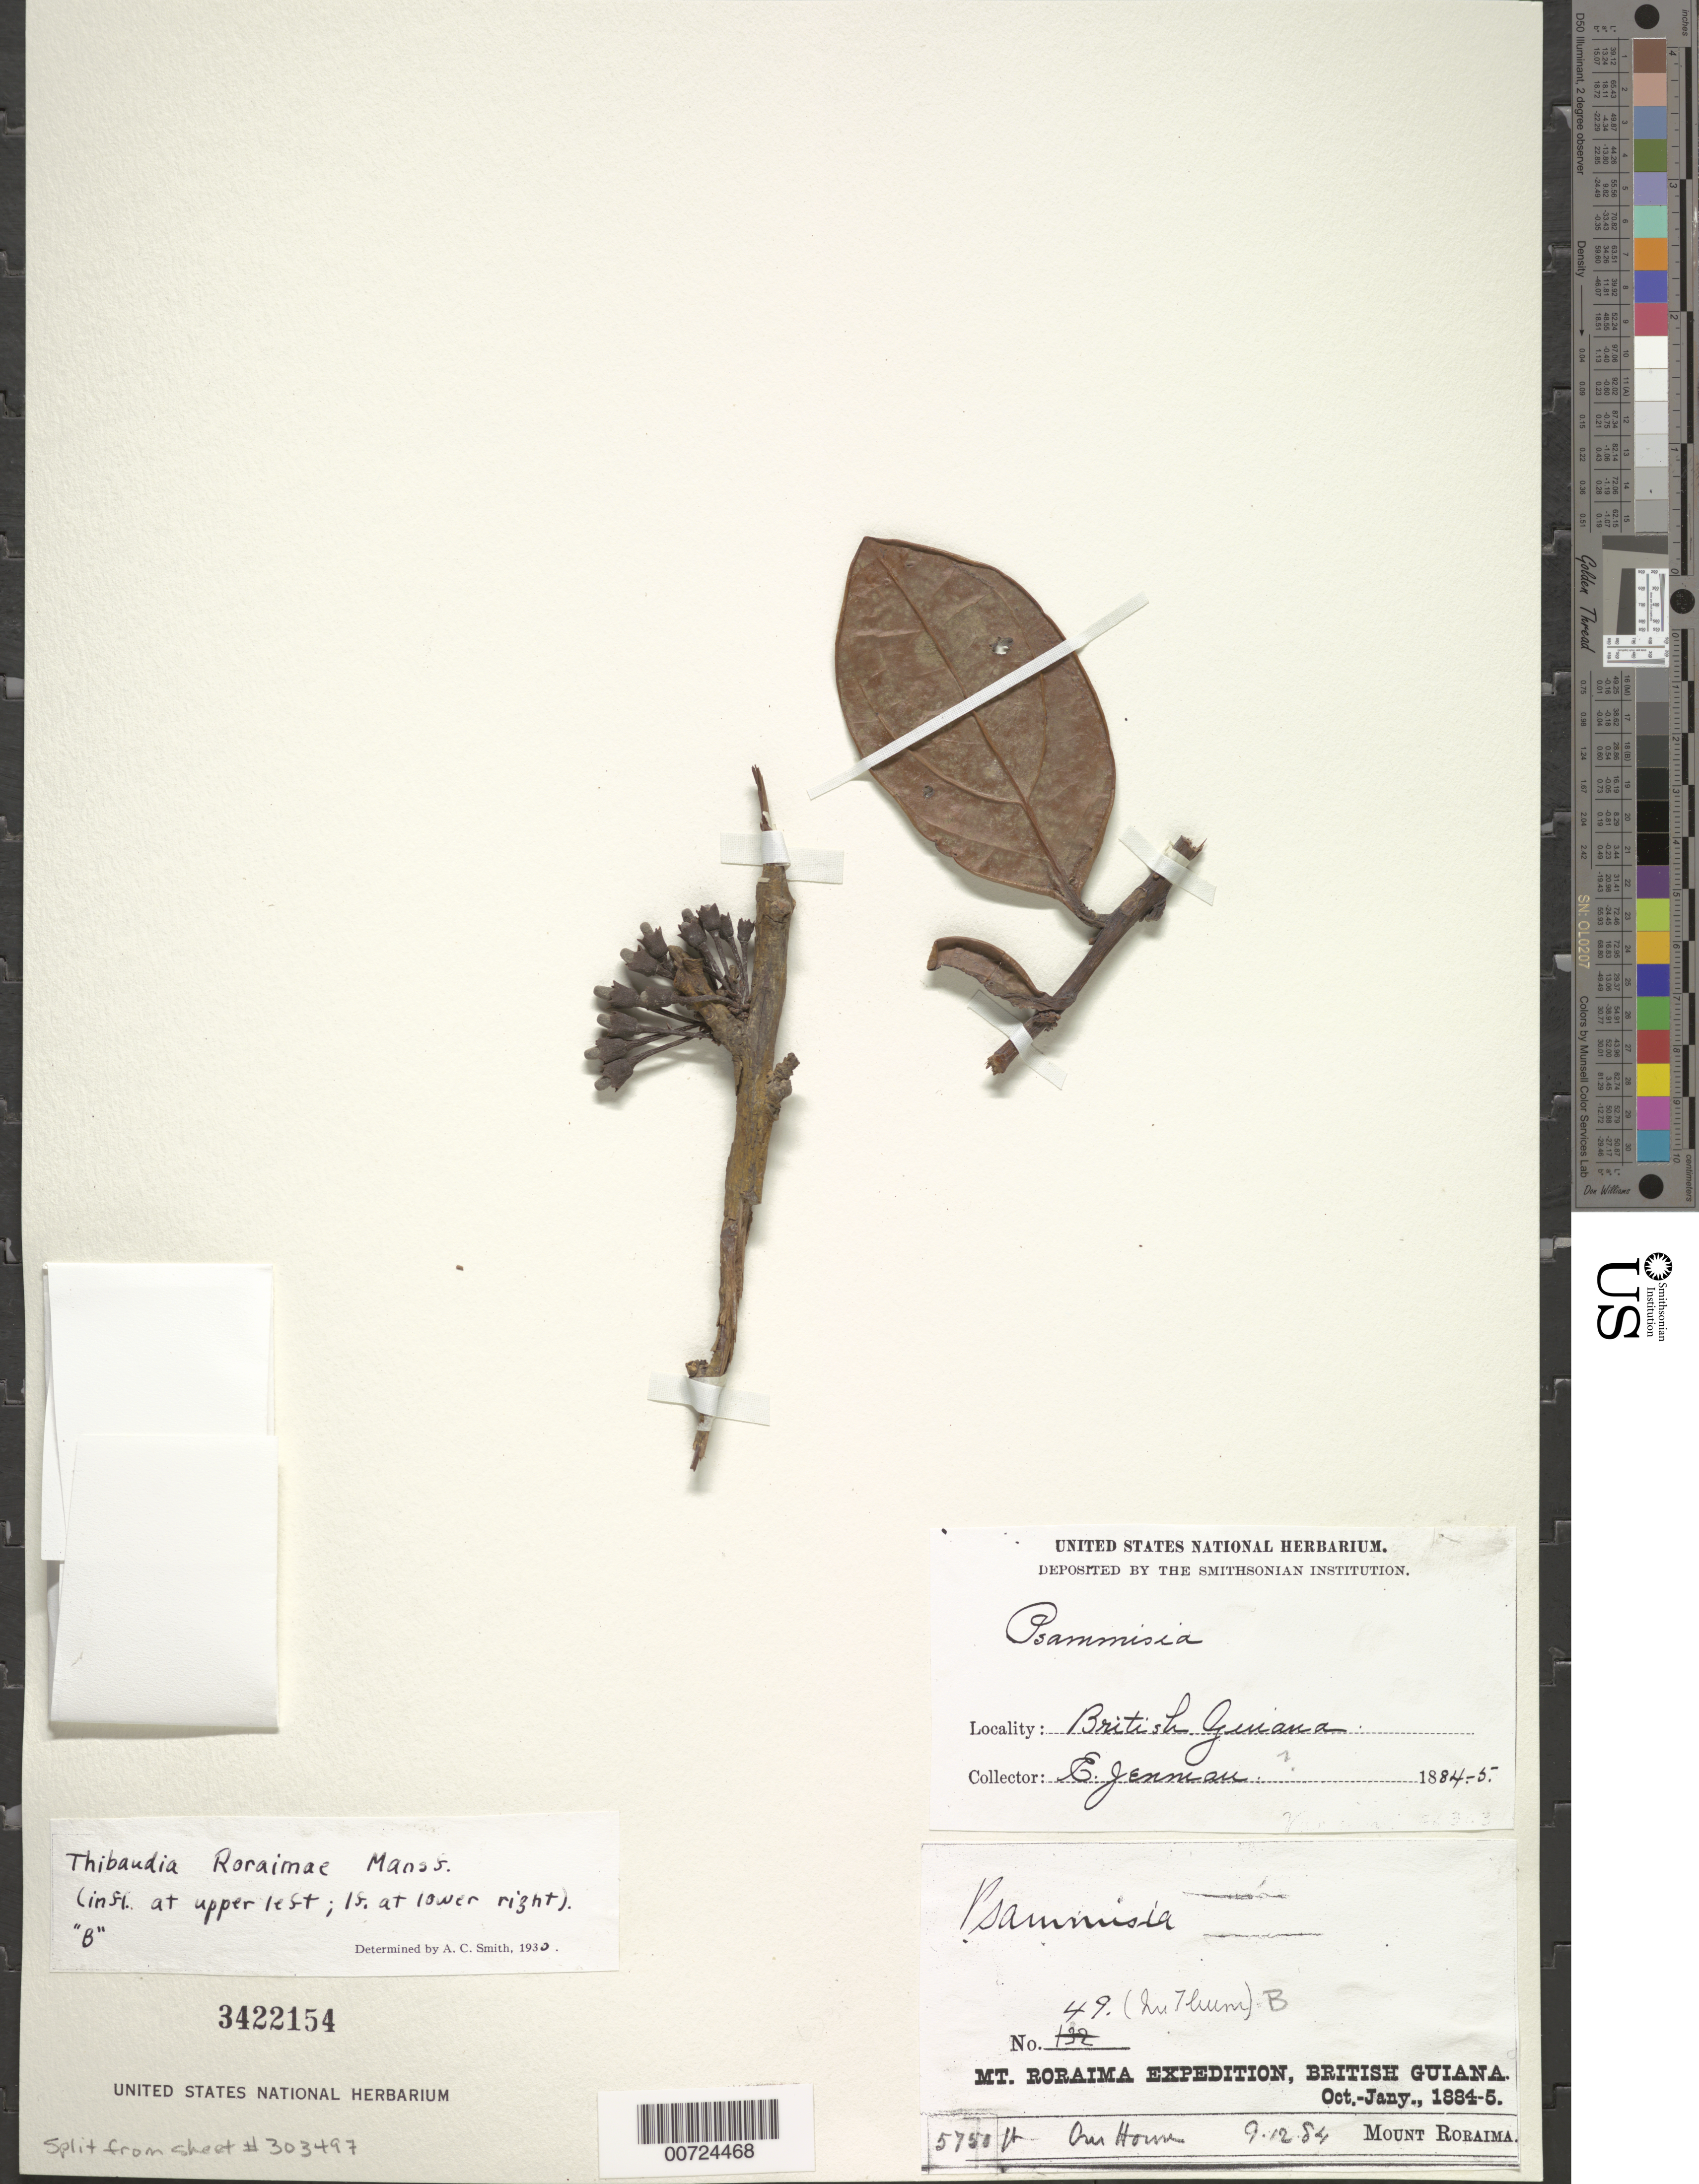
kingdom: Plantae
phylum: Tracheophyta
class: Magnoliopsida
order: Ericales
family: Ericaceae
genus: Thibaudia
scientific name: Thibaudia roraimae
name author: Mansf.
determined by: Smith, A. C.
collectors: E. F. im Thurn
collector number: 49 B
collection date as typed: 9 December 1884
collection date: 1884-12-09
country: Guyana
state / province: Cuyuni-Mazaruni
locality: Mt. Roraima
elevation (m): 1753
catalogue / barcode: US 3422154